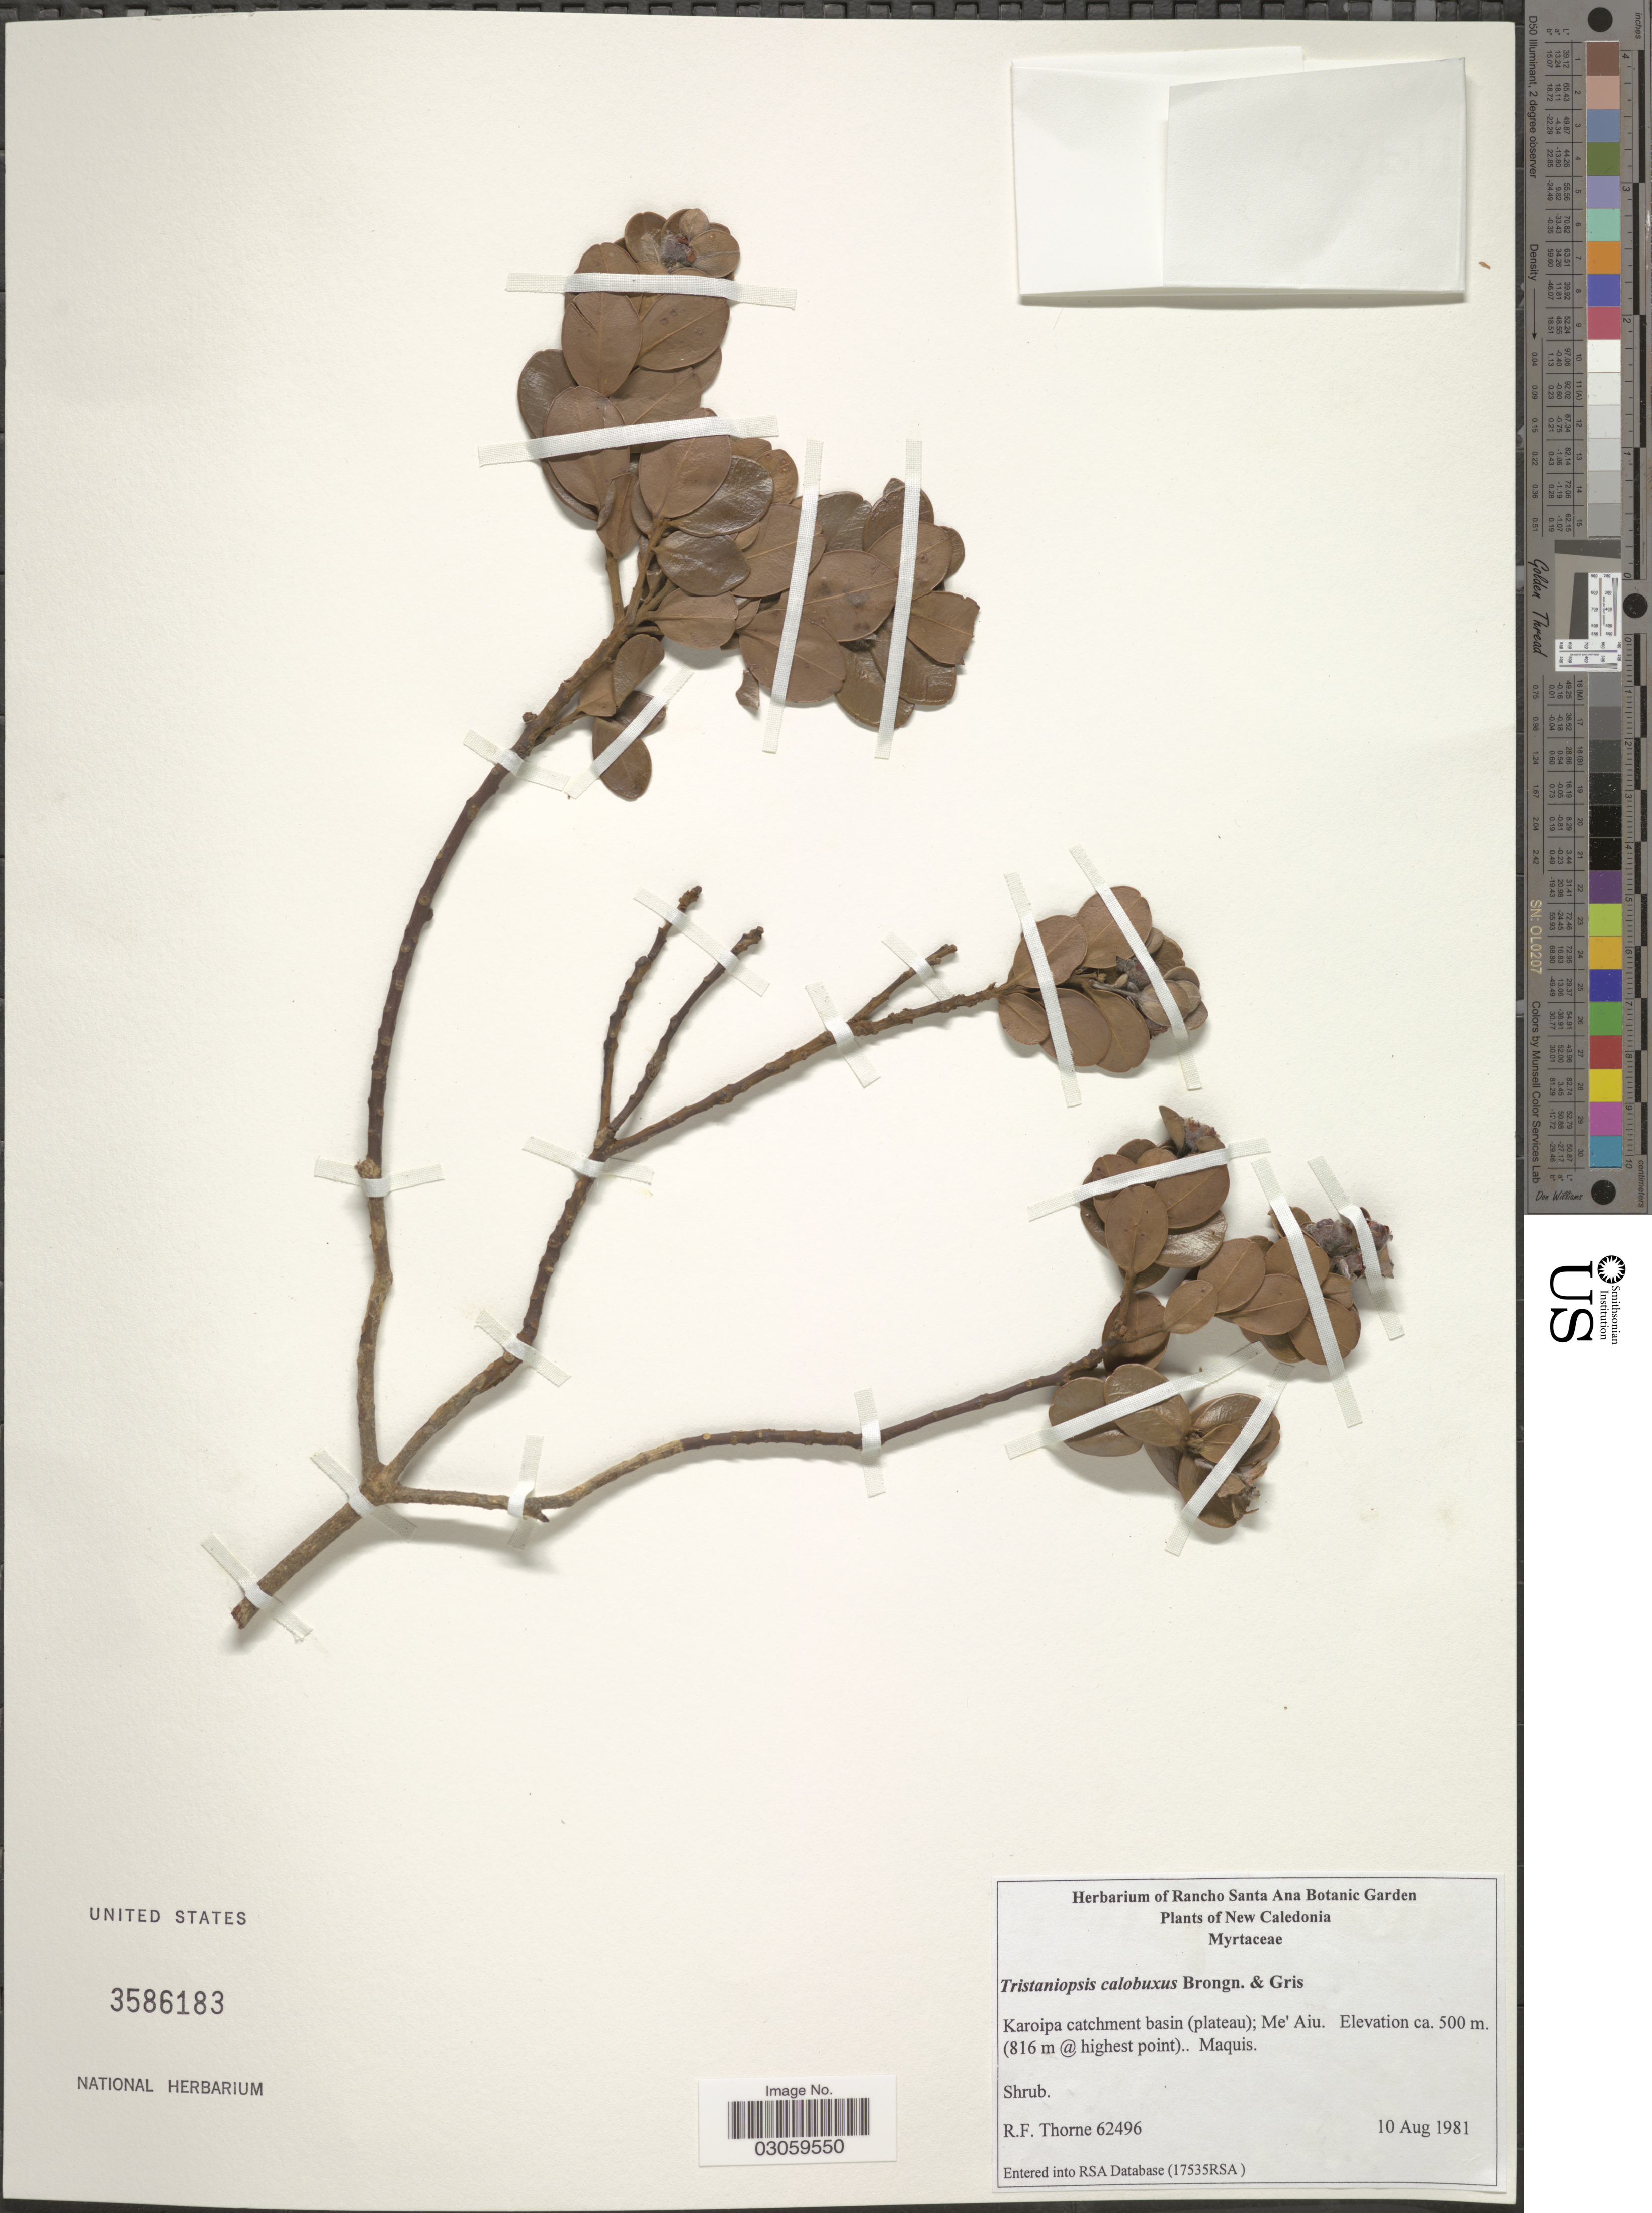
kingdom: Plantae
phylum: Tracheophyta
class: Magnoliopsida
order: Myrtales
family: Myrtaceae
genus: Tristaniopsis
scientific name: Tristaniopsis callobuxus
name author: Brongn. & Gris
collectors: R. Thorne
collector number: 62496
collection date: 1981-08-10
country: New Caledonia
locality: Karoipa catchment basin (plateau); Me' Aiu.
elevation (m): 500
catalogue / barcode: US 3586183